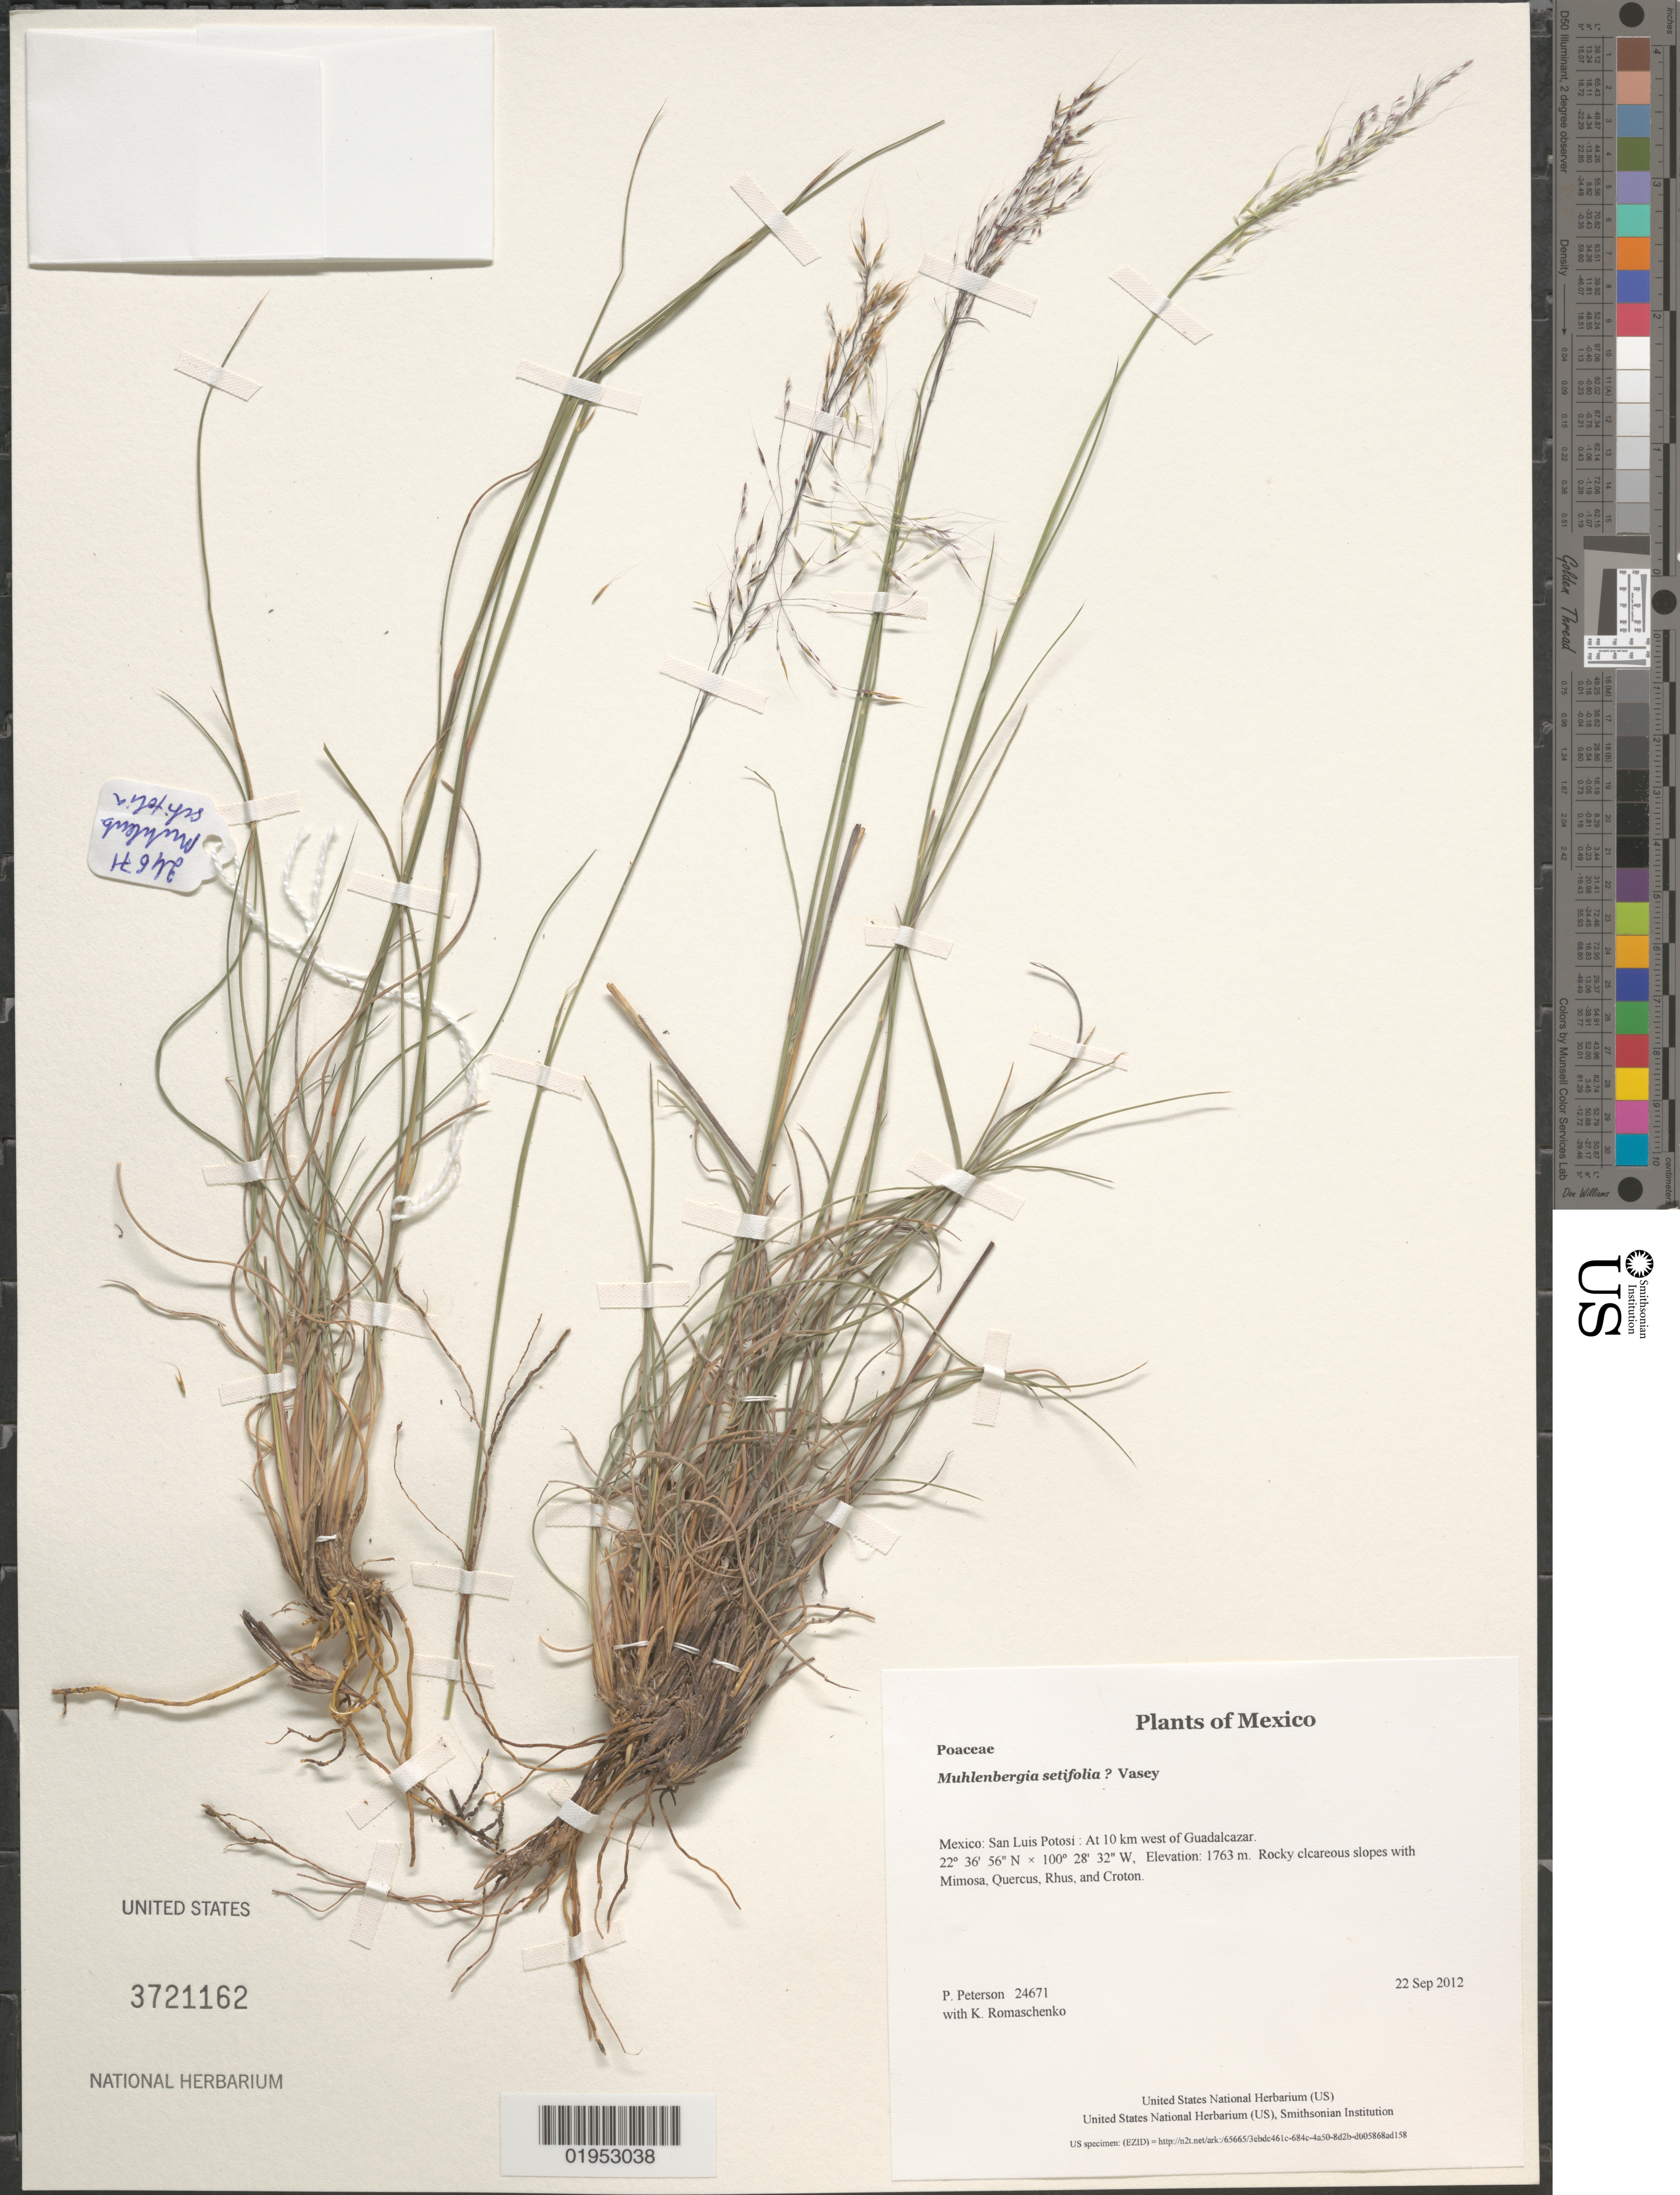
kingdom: Plantae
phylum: Tracheophyta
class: Liliopsida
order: Poales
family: Poaceae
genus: Muhlenbergia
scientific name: Muhlenbergia setifolia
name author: Vasey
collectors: P. M. Peterson & K. Romaschenko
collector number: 24671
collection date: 2012-09-22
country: Mexico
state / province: San Luis Potosí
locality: At 10 km west of Guadalcazar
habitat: Rocky clcareous slopes with Mimosa, Quercus, Rhus, and Croton.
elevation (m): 1763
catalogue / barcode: US 3721162